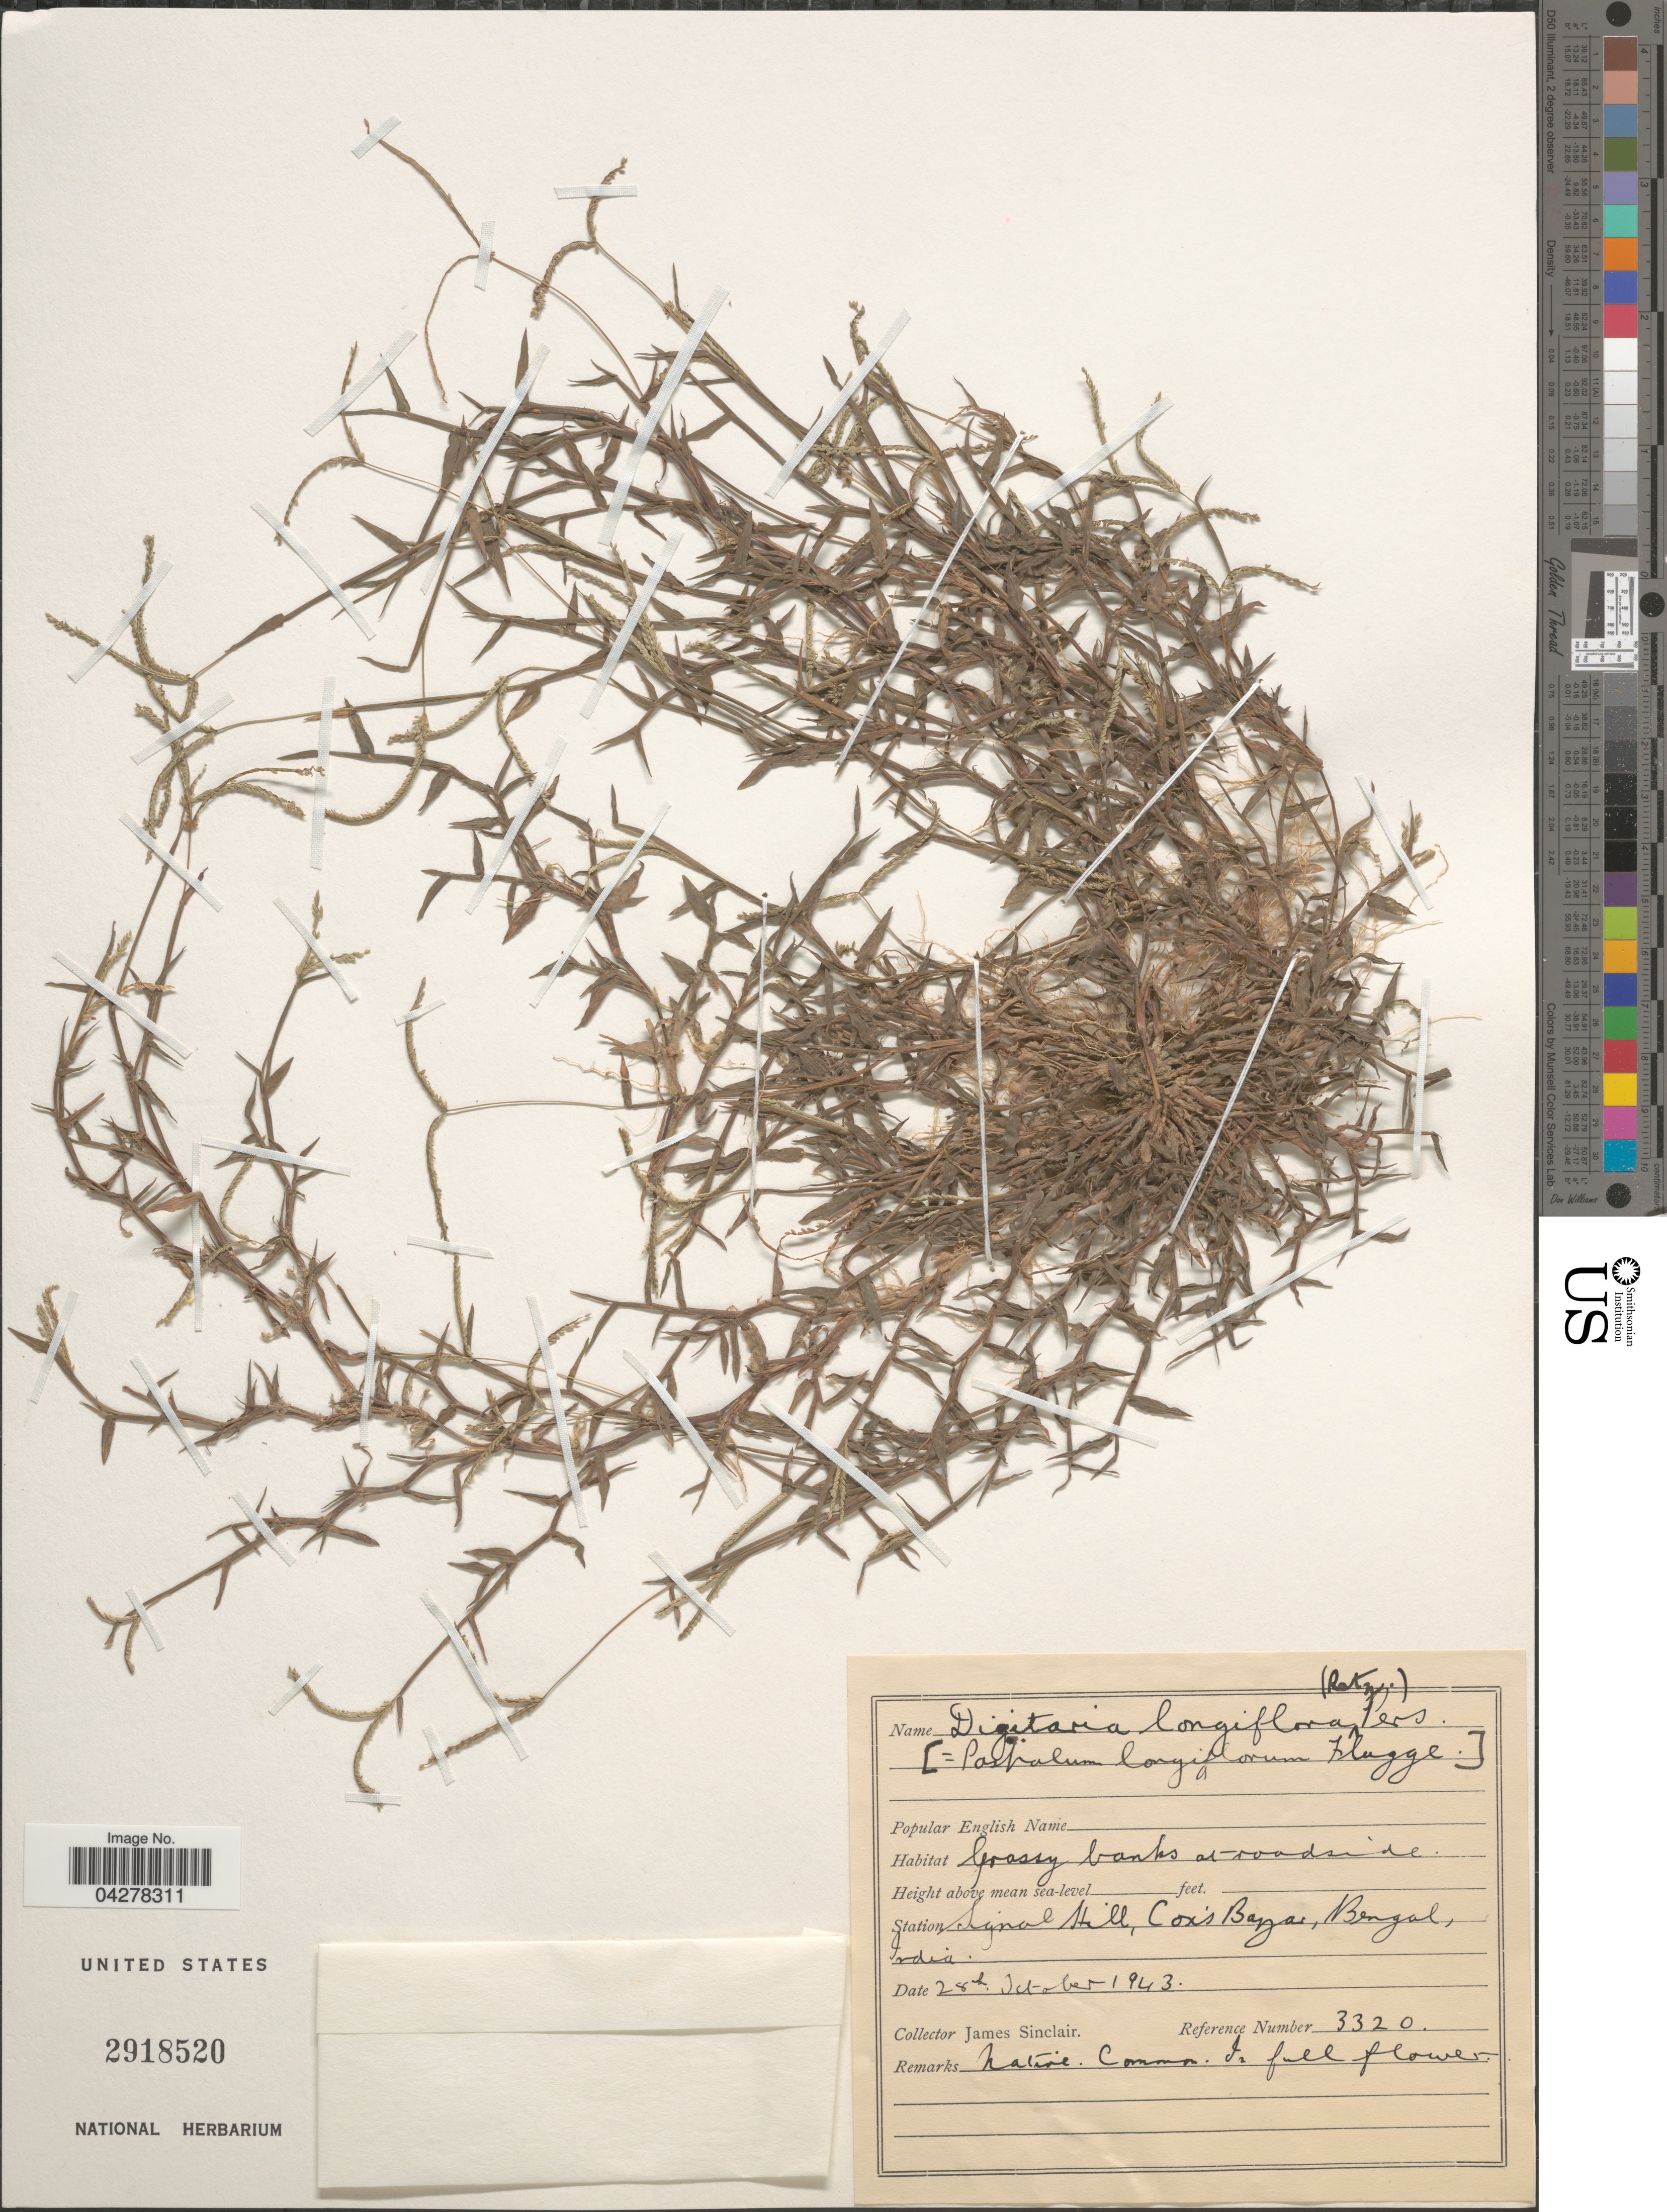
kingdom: Plantae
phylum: Tracheophyta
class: Liliopsida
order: Poales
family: Poaceae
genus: Digitaria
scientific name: Digitaria longiflora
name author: (Retz.) Pers.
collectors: J. Sinclair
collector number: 3320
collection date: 1943-10-28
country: Bangladesh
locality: Grassy banks at roadside. Signal Hill, Cox's Bazar, Bengal.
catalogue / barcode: US 2918520